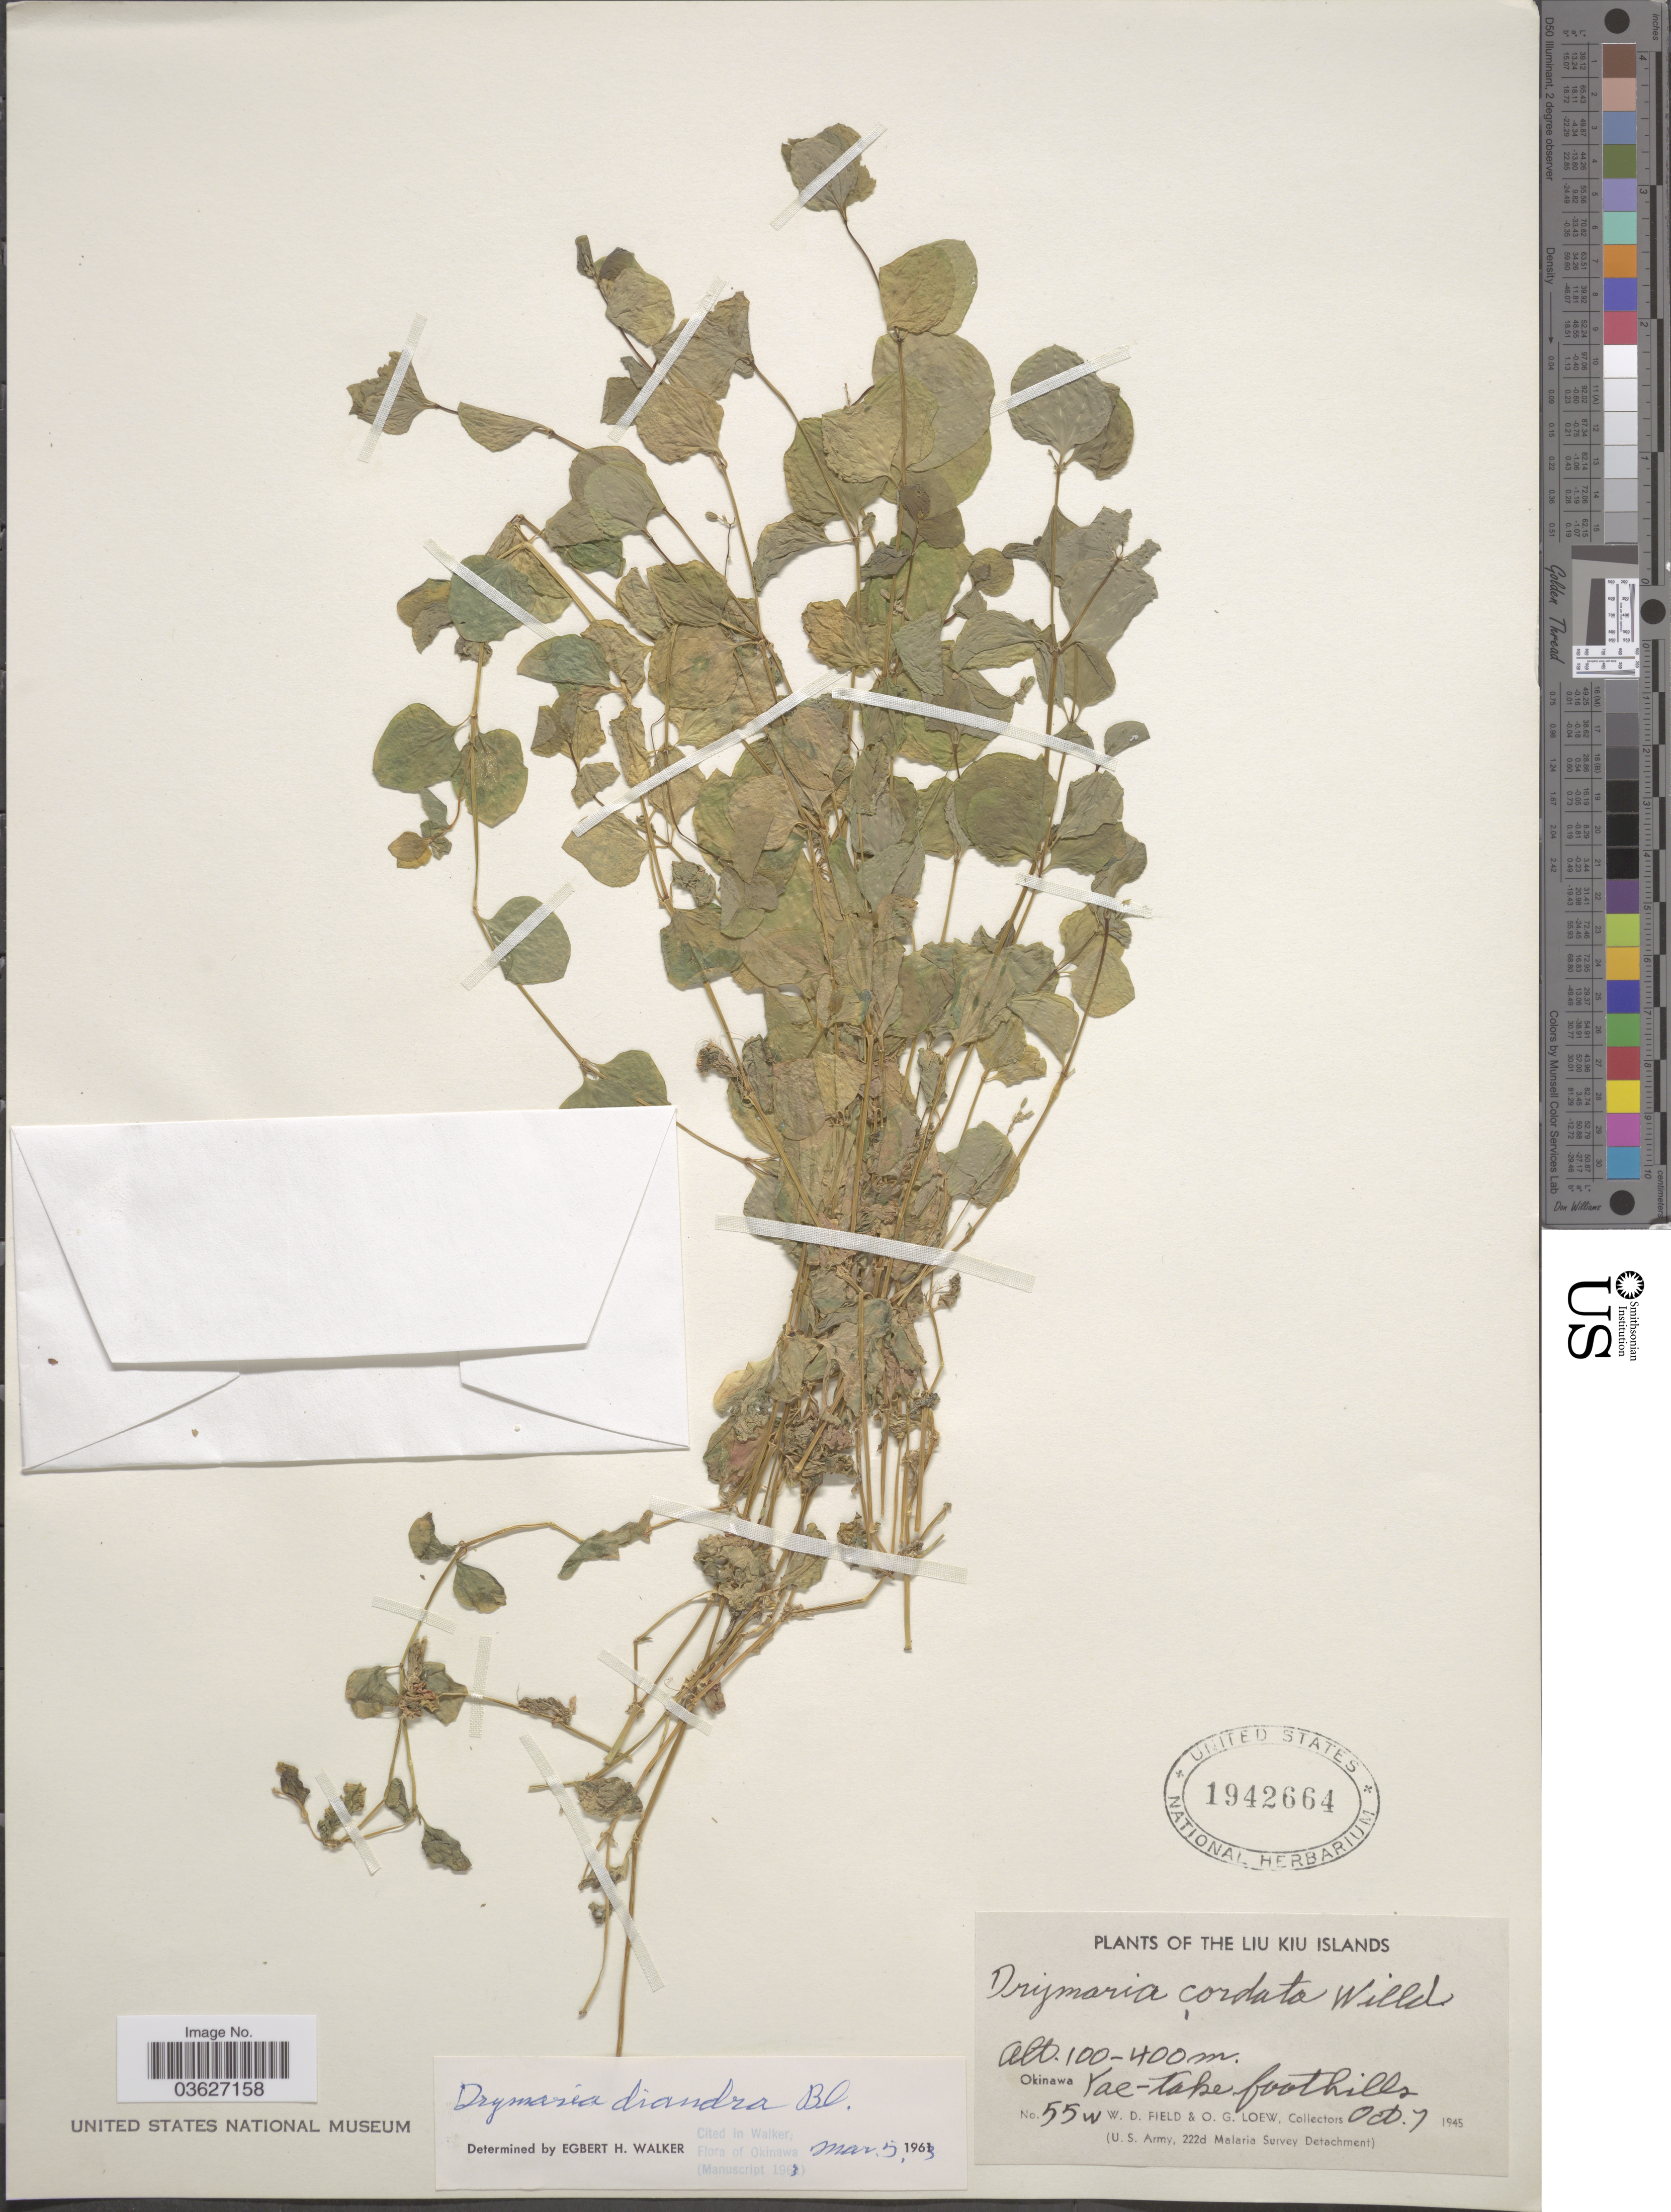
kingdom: Plantae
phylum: Tracheophyta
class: Magnoliopsida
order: Caryophyllales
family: Caryophyllaceae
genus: Drymaria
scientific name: Drymaria diandra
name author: Blume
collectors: W. D. Field & O. G. Loew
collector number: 55w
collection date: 1945-10-07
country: Japan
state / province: Okinawa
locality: The Liu Kiu Islands. Yae-take foothills.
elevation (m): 100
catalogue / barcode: US 1942664